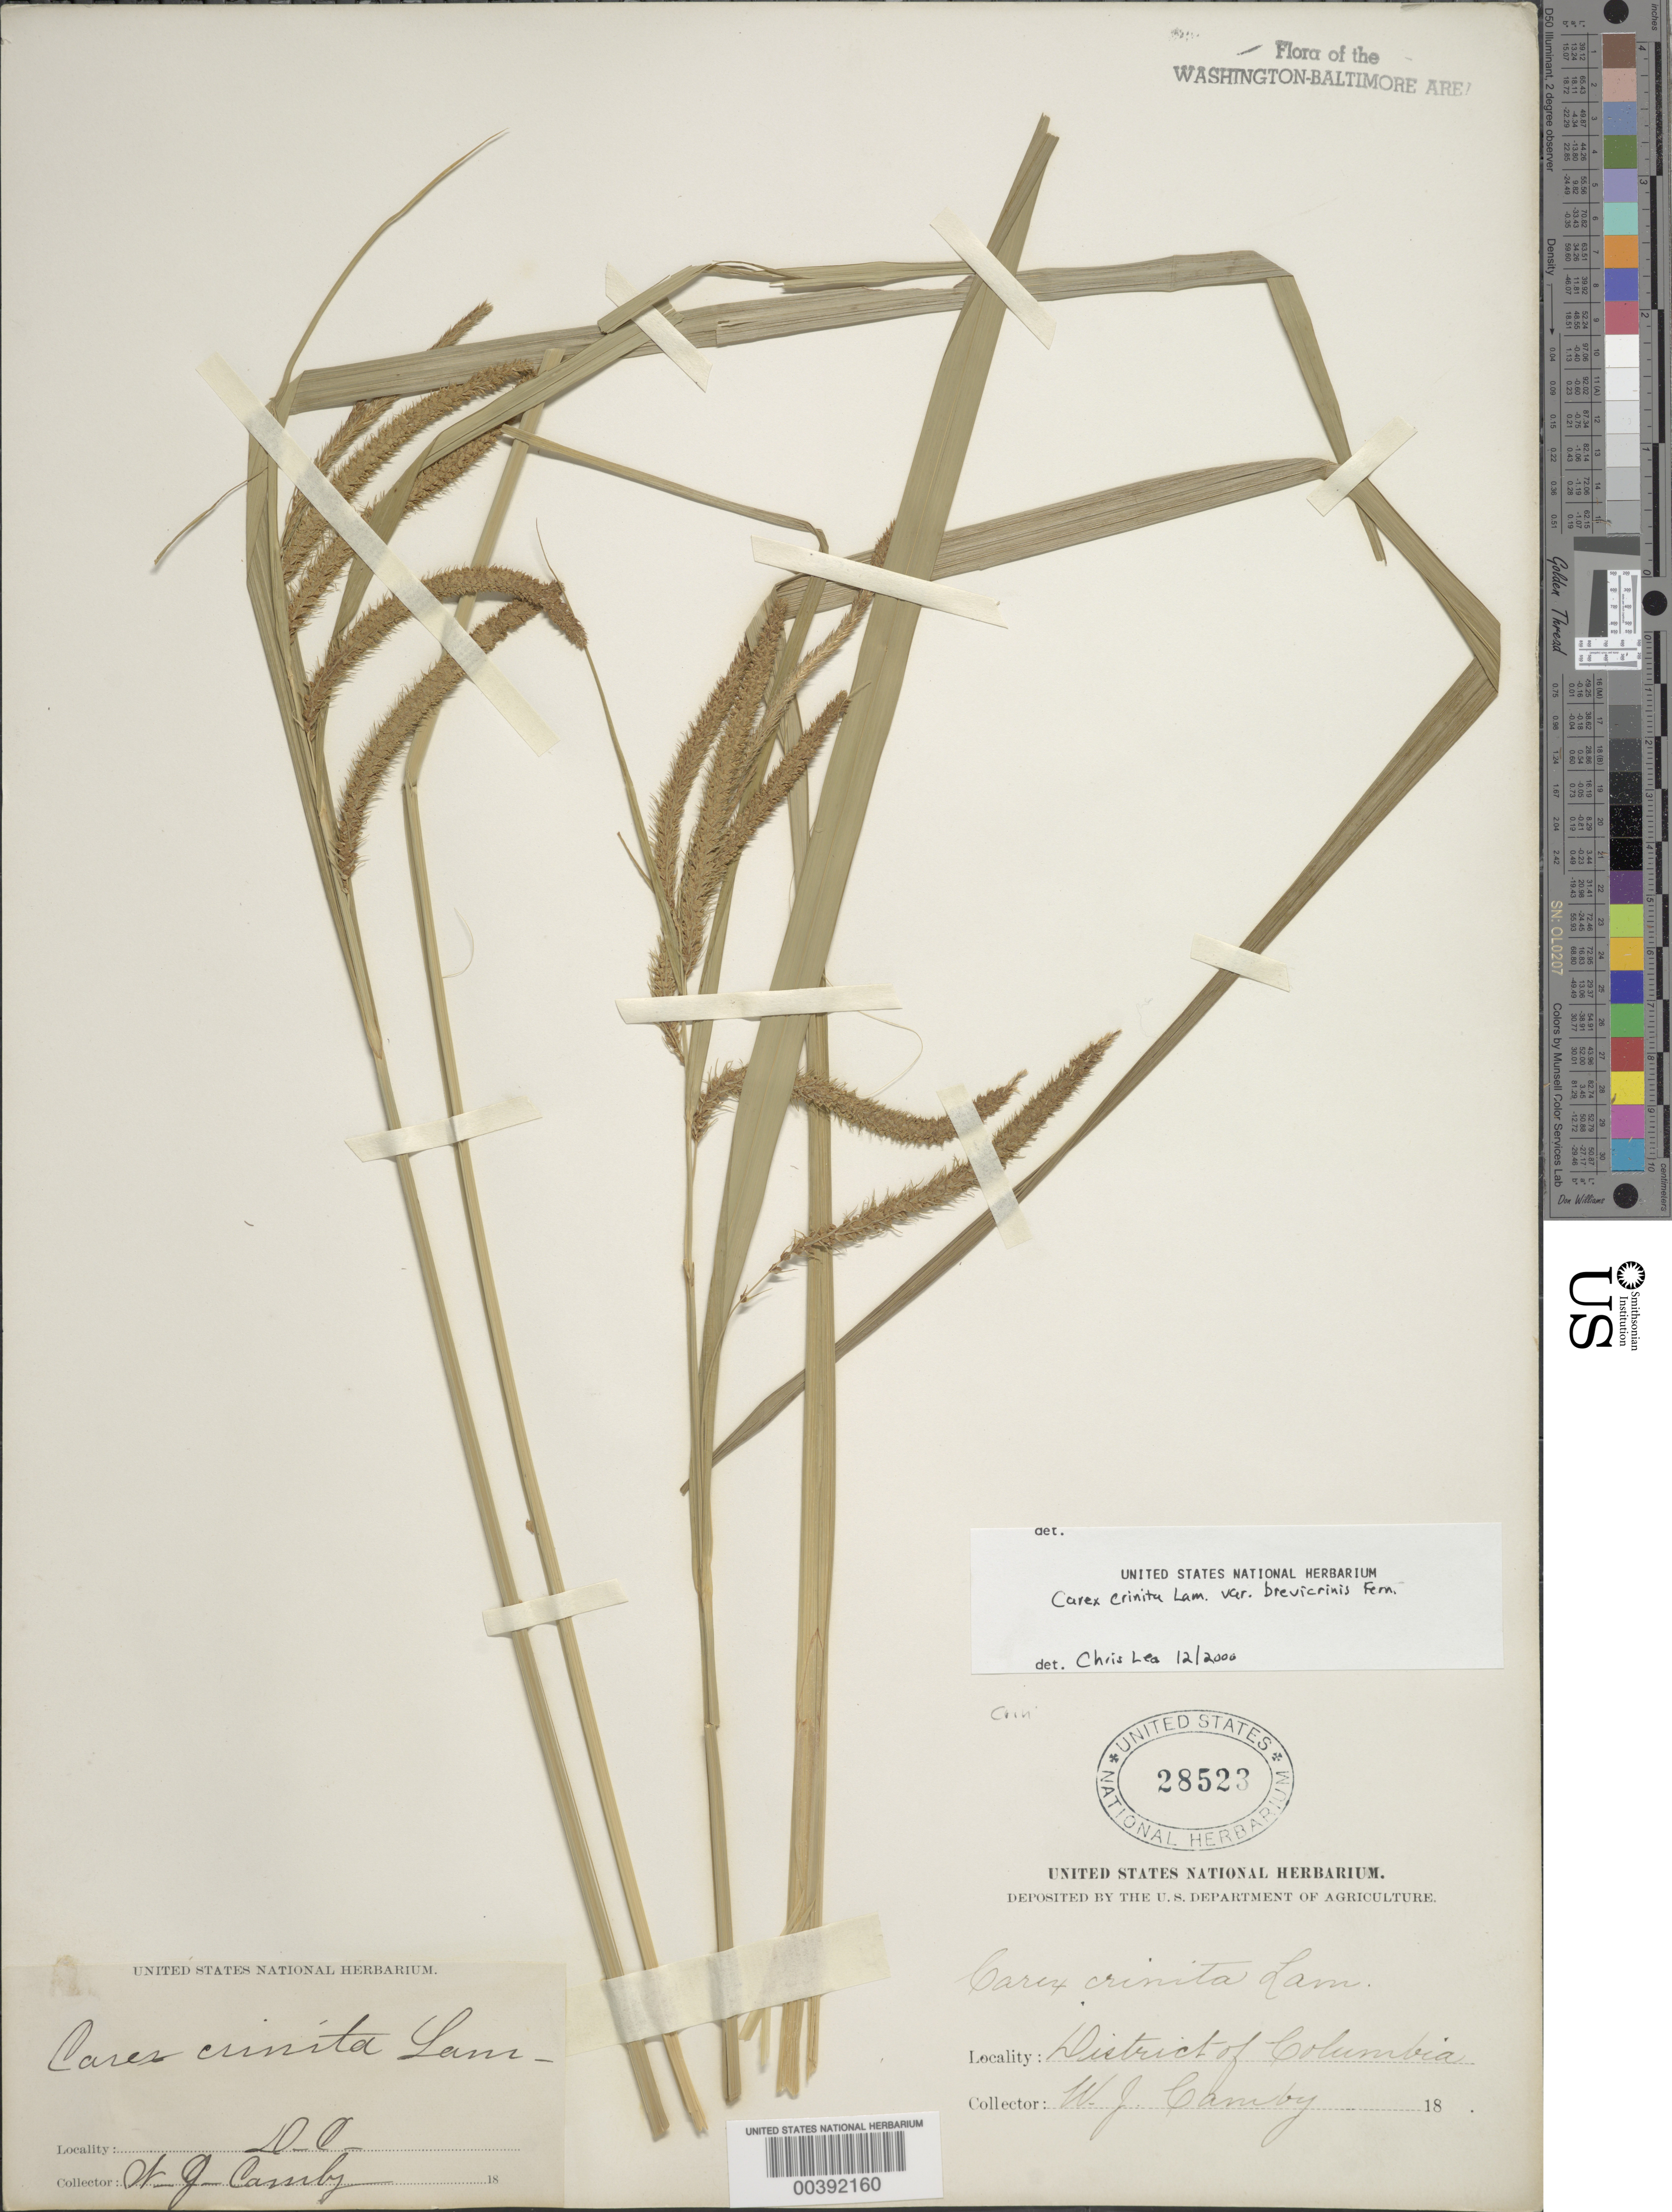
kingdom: Plantae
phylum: Tracheophyta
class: Liliopsida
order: Poales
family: Cyperaceae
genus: Carex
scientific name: Carex crinita var. brevicrinis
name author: Fernald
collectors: W. Camby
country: United States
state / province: District of Columbia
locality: Washington DC Area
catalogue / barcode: US 28523